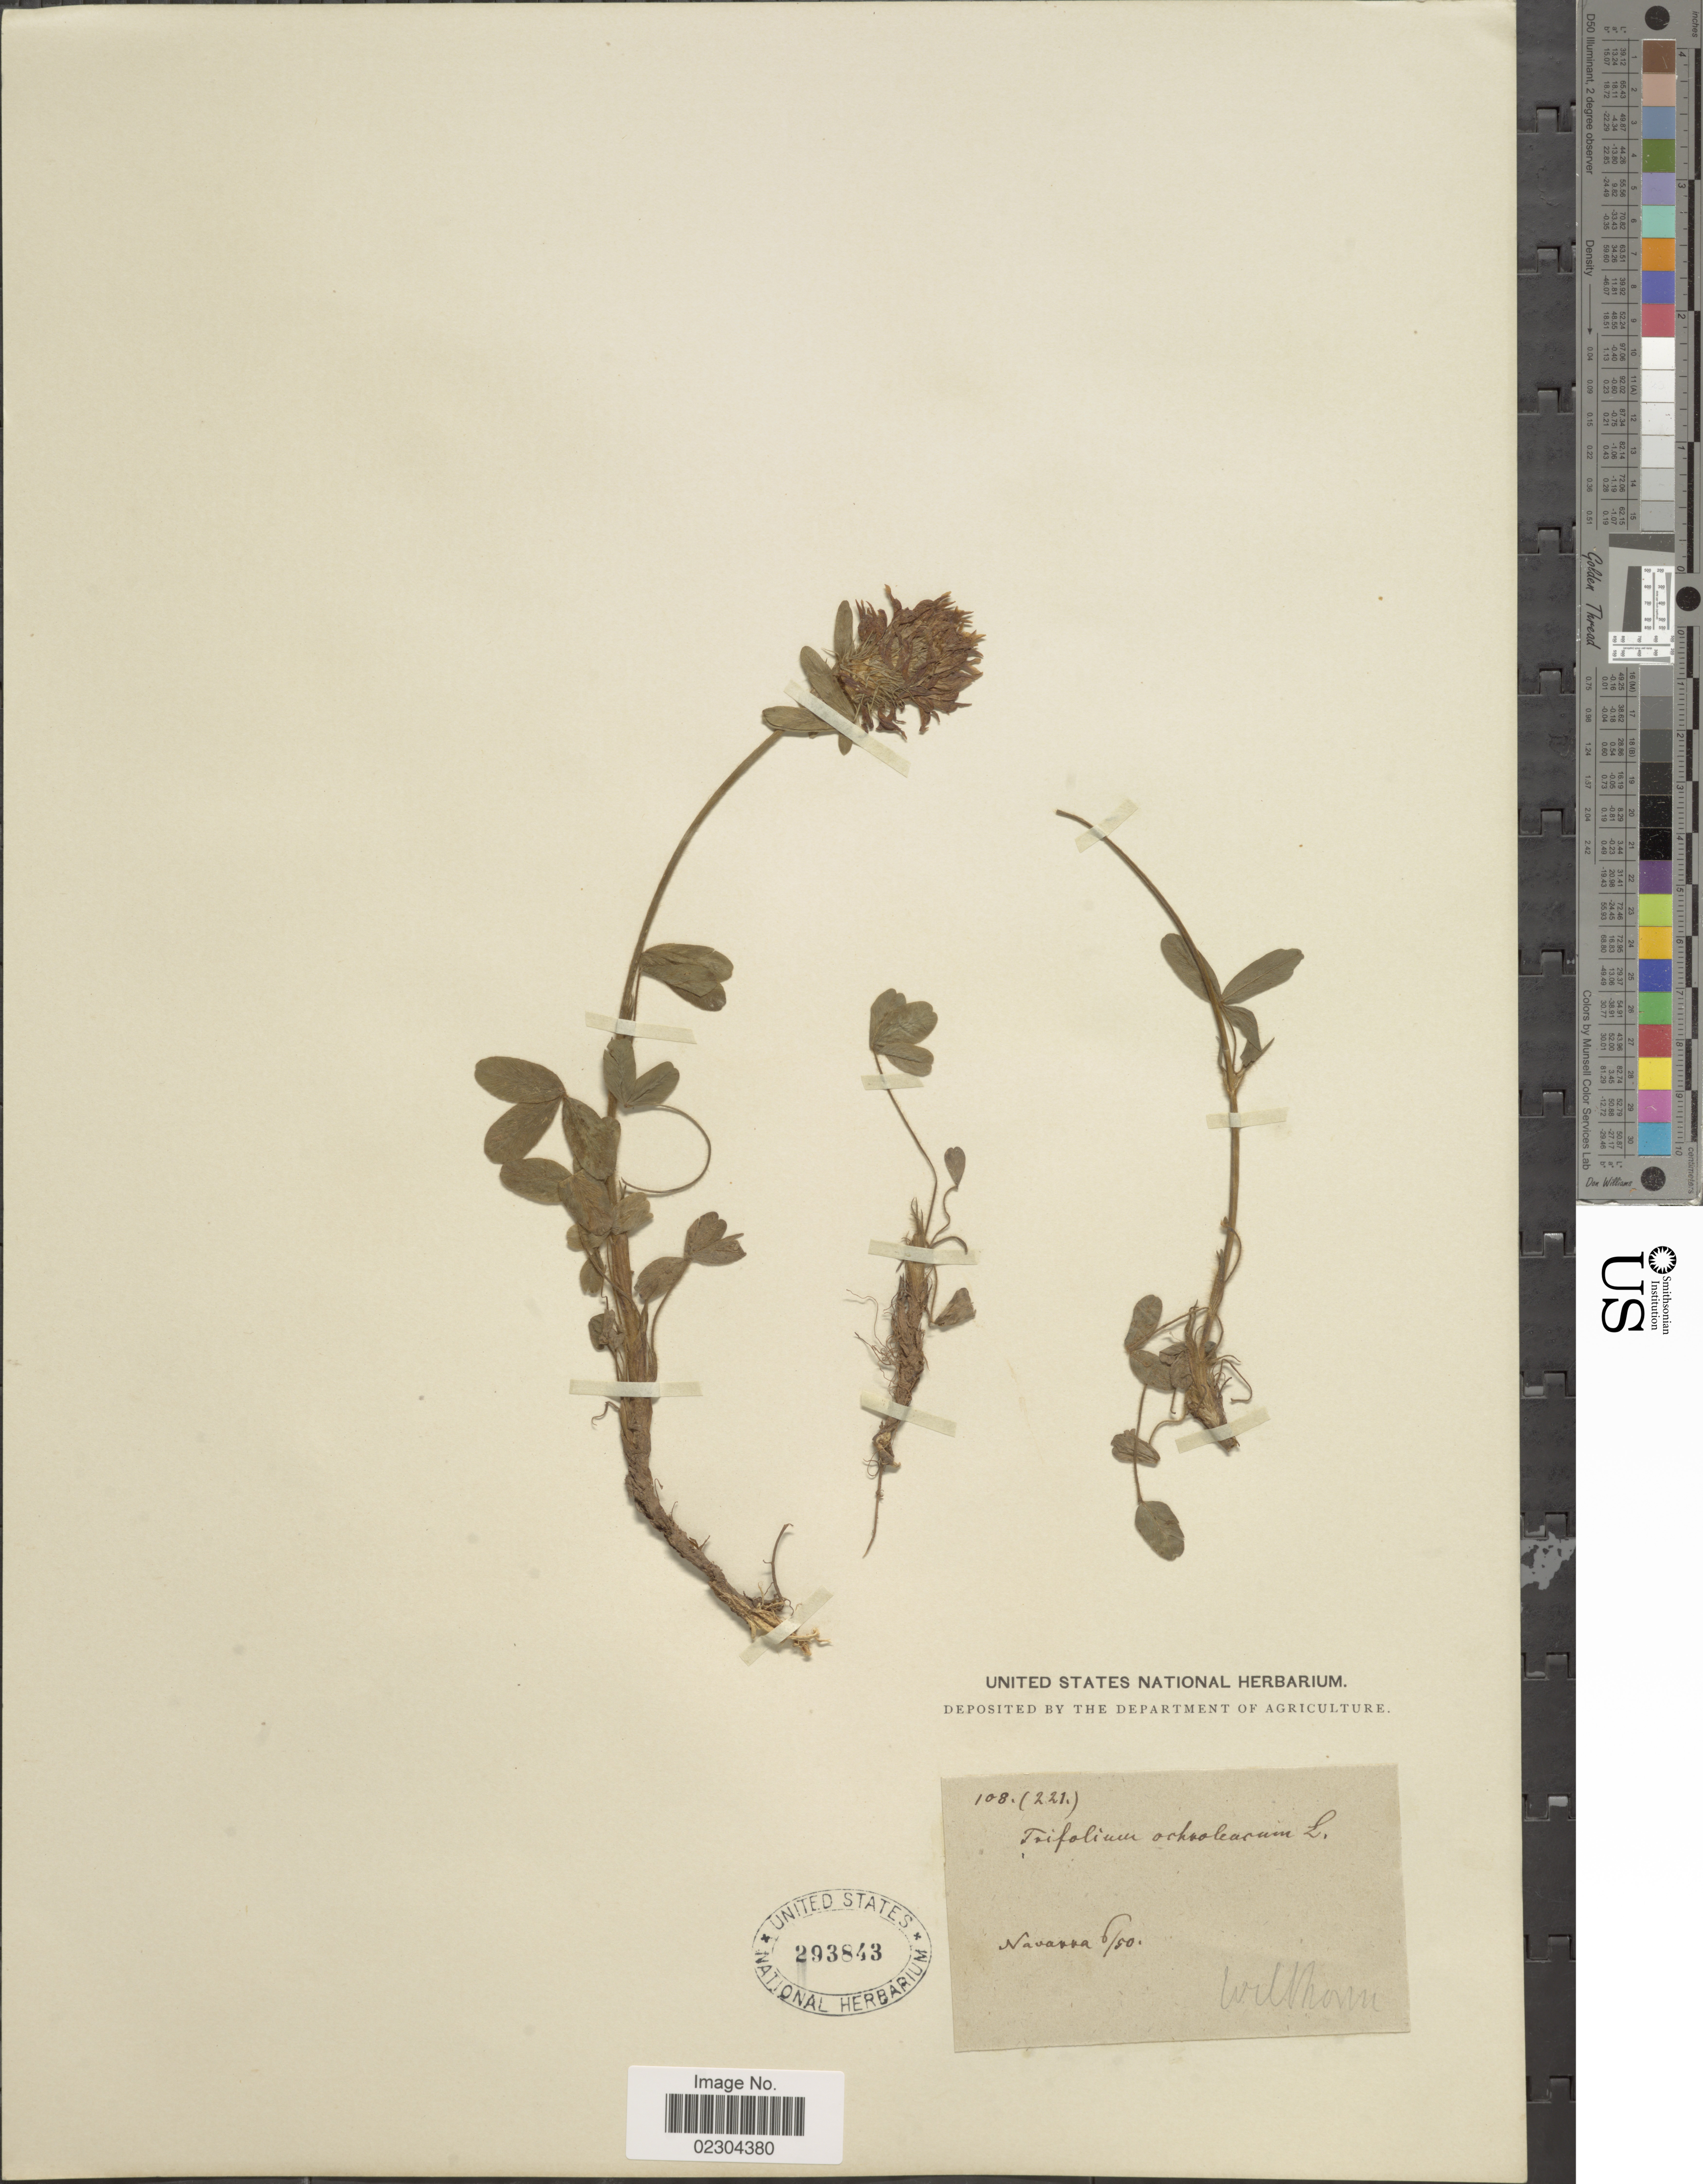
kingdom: Plantae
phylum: Tracheophyta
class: Magnoliopsida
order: Fabales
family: Fabaceae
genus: Trifolium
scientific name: Trifolium ochroleucon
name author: Huds.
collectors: -. Willkomm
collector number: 108 (221)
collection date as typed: Transcribed d/m/y: /6/50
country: Spain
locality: Navarra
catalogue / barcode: US 293843